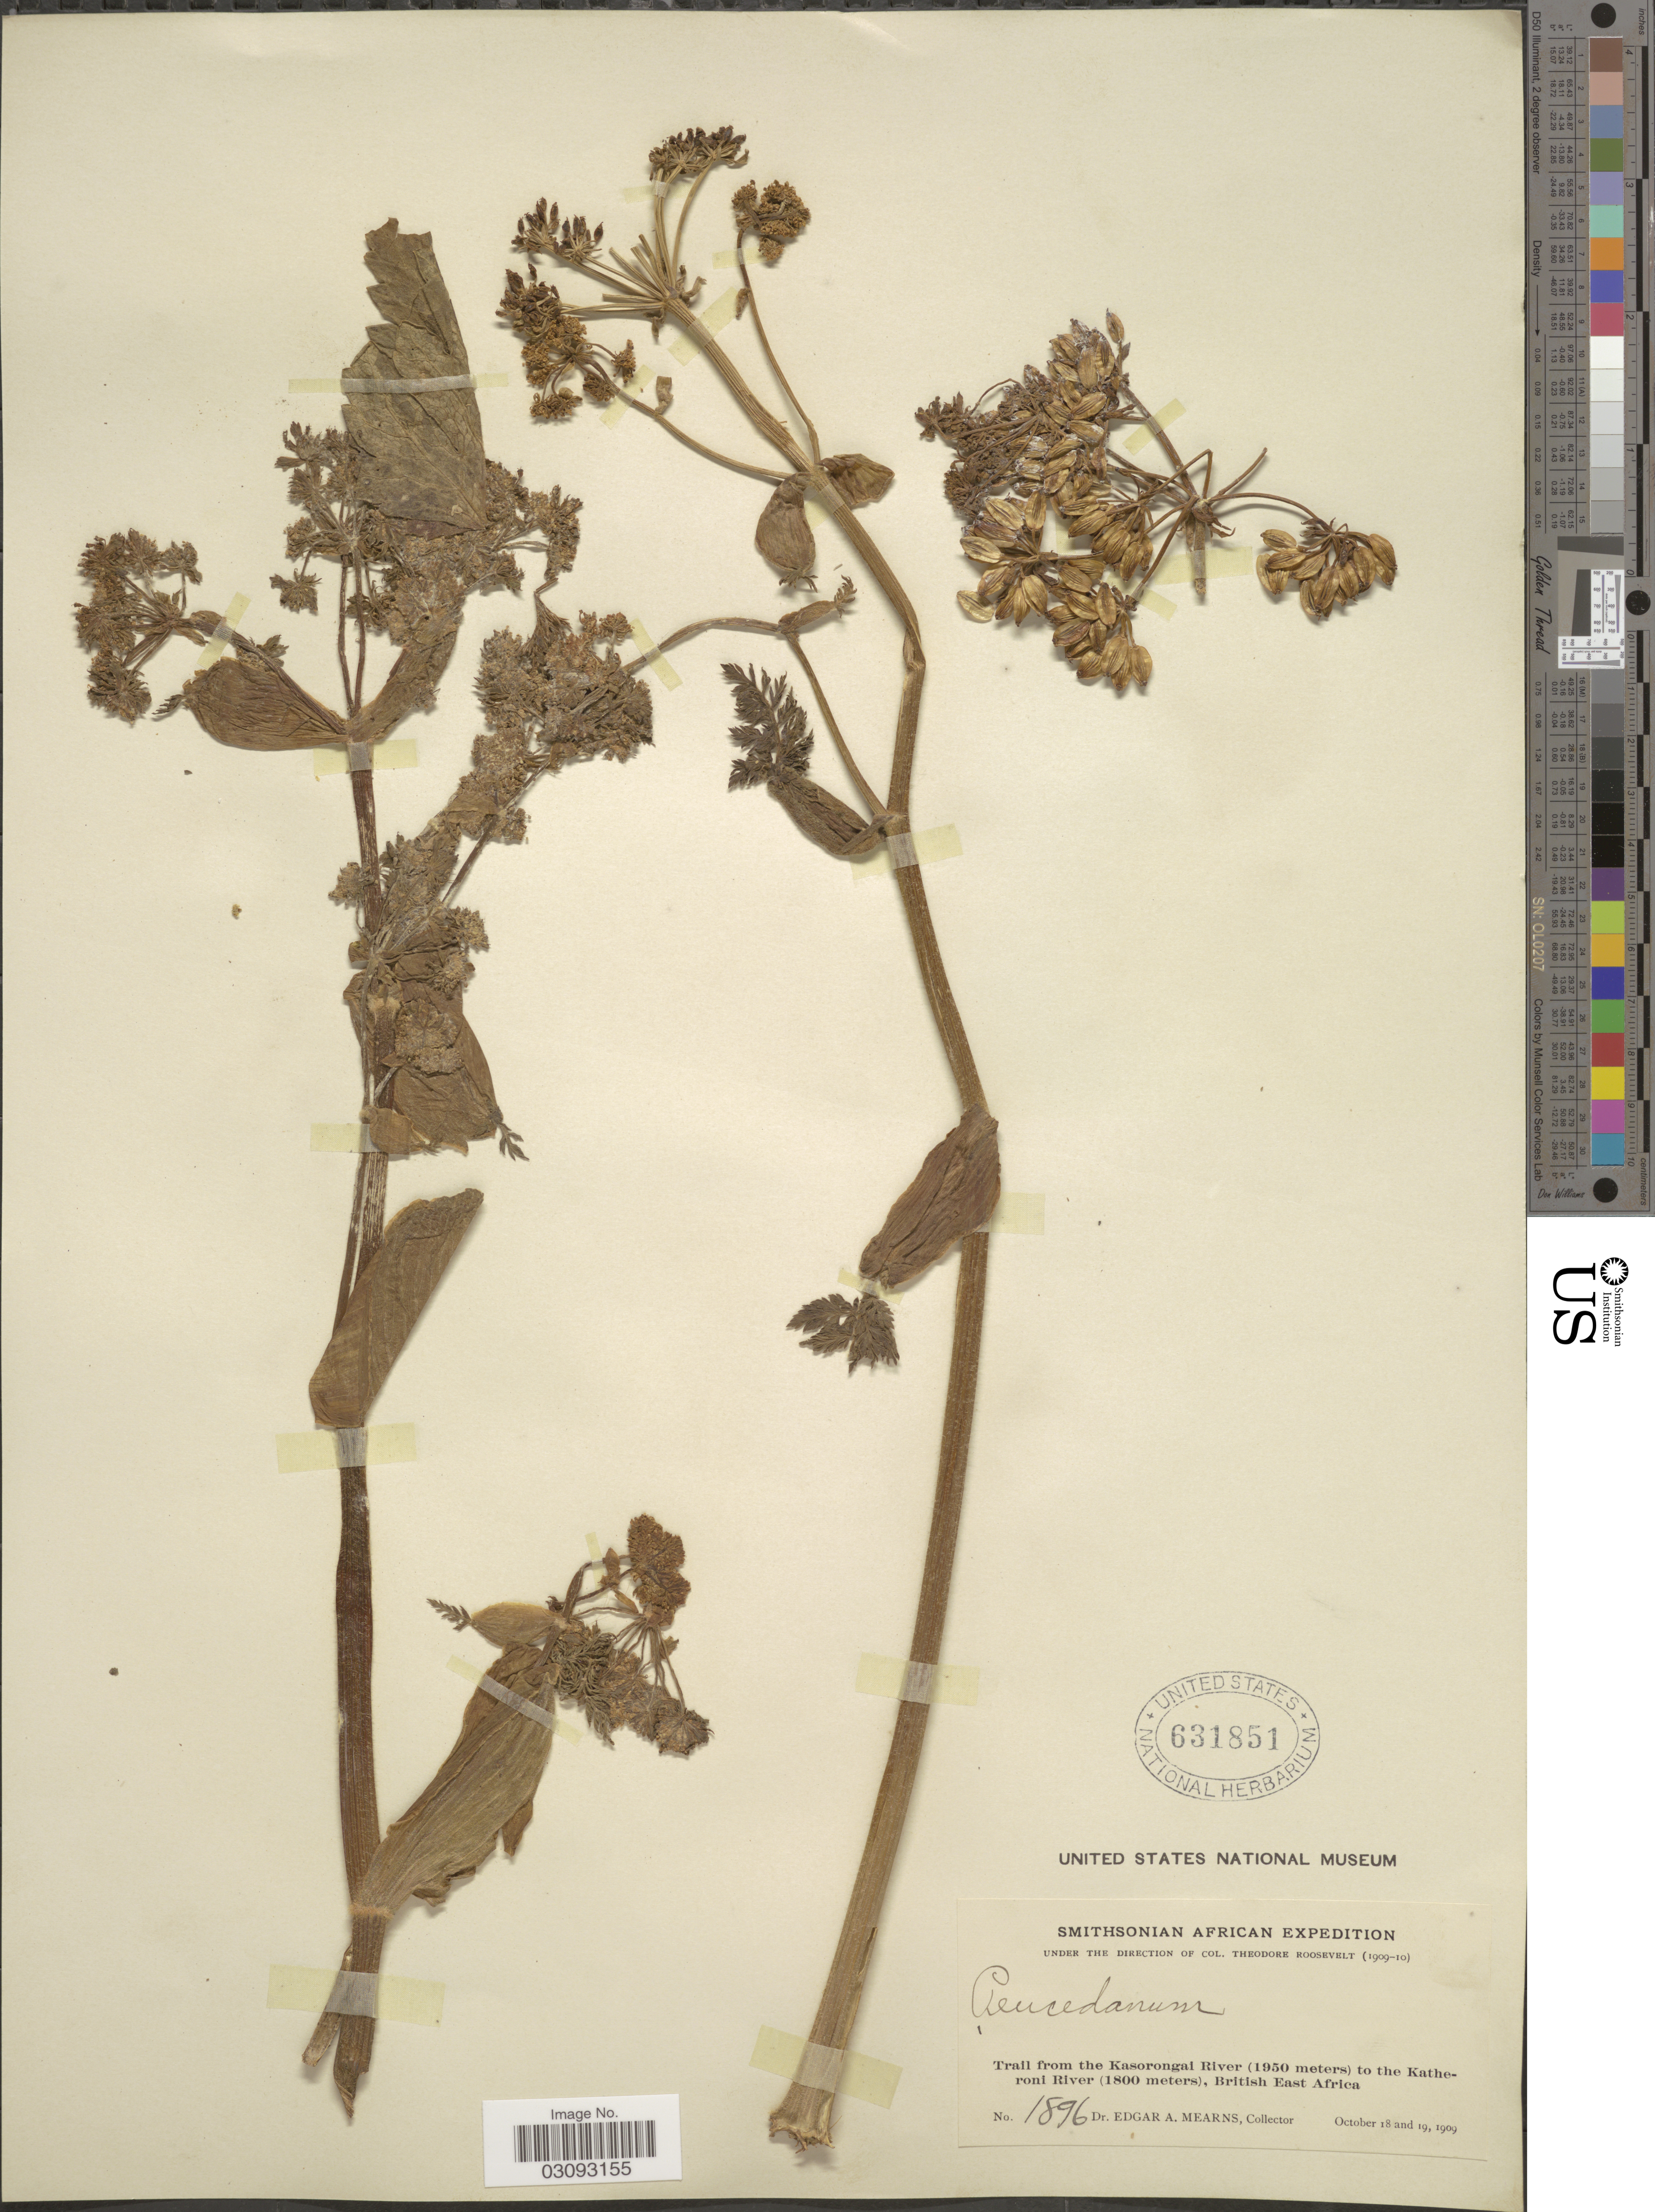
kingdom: Plantae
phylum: Tracheophyta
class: Magnoliopsida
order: Apiales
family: Apiaceae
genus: Peucedanum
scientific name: Peucedanum sp.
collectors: E. A. Mearns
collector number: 1896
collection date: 1909-10-18/1909-10-19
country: Kenya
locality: Trail from the Kasorongai River to the Katheroni River, British East Africa.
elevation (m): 1800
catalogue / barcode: US 631851